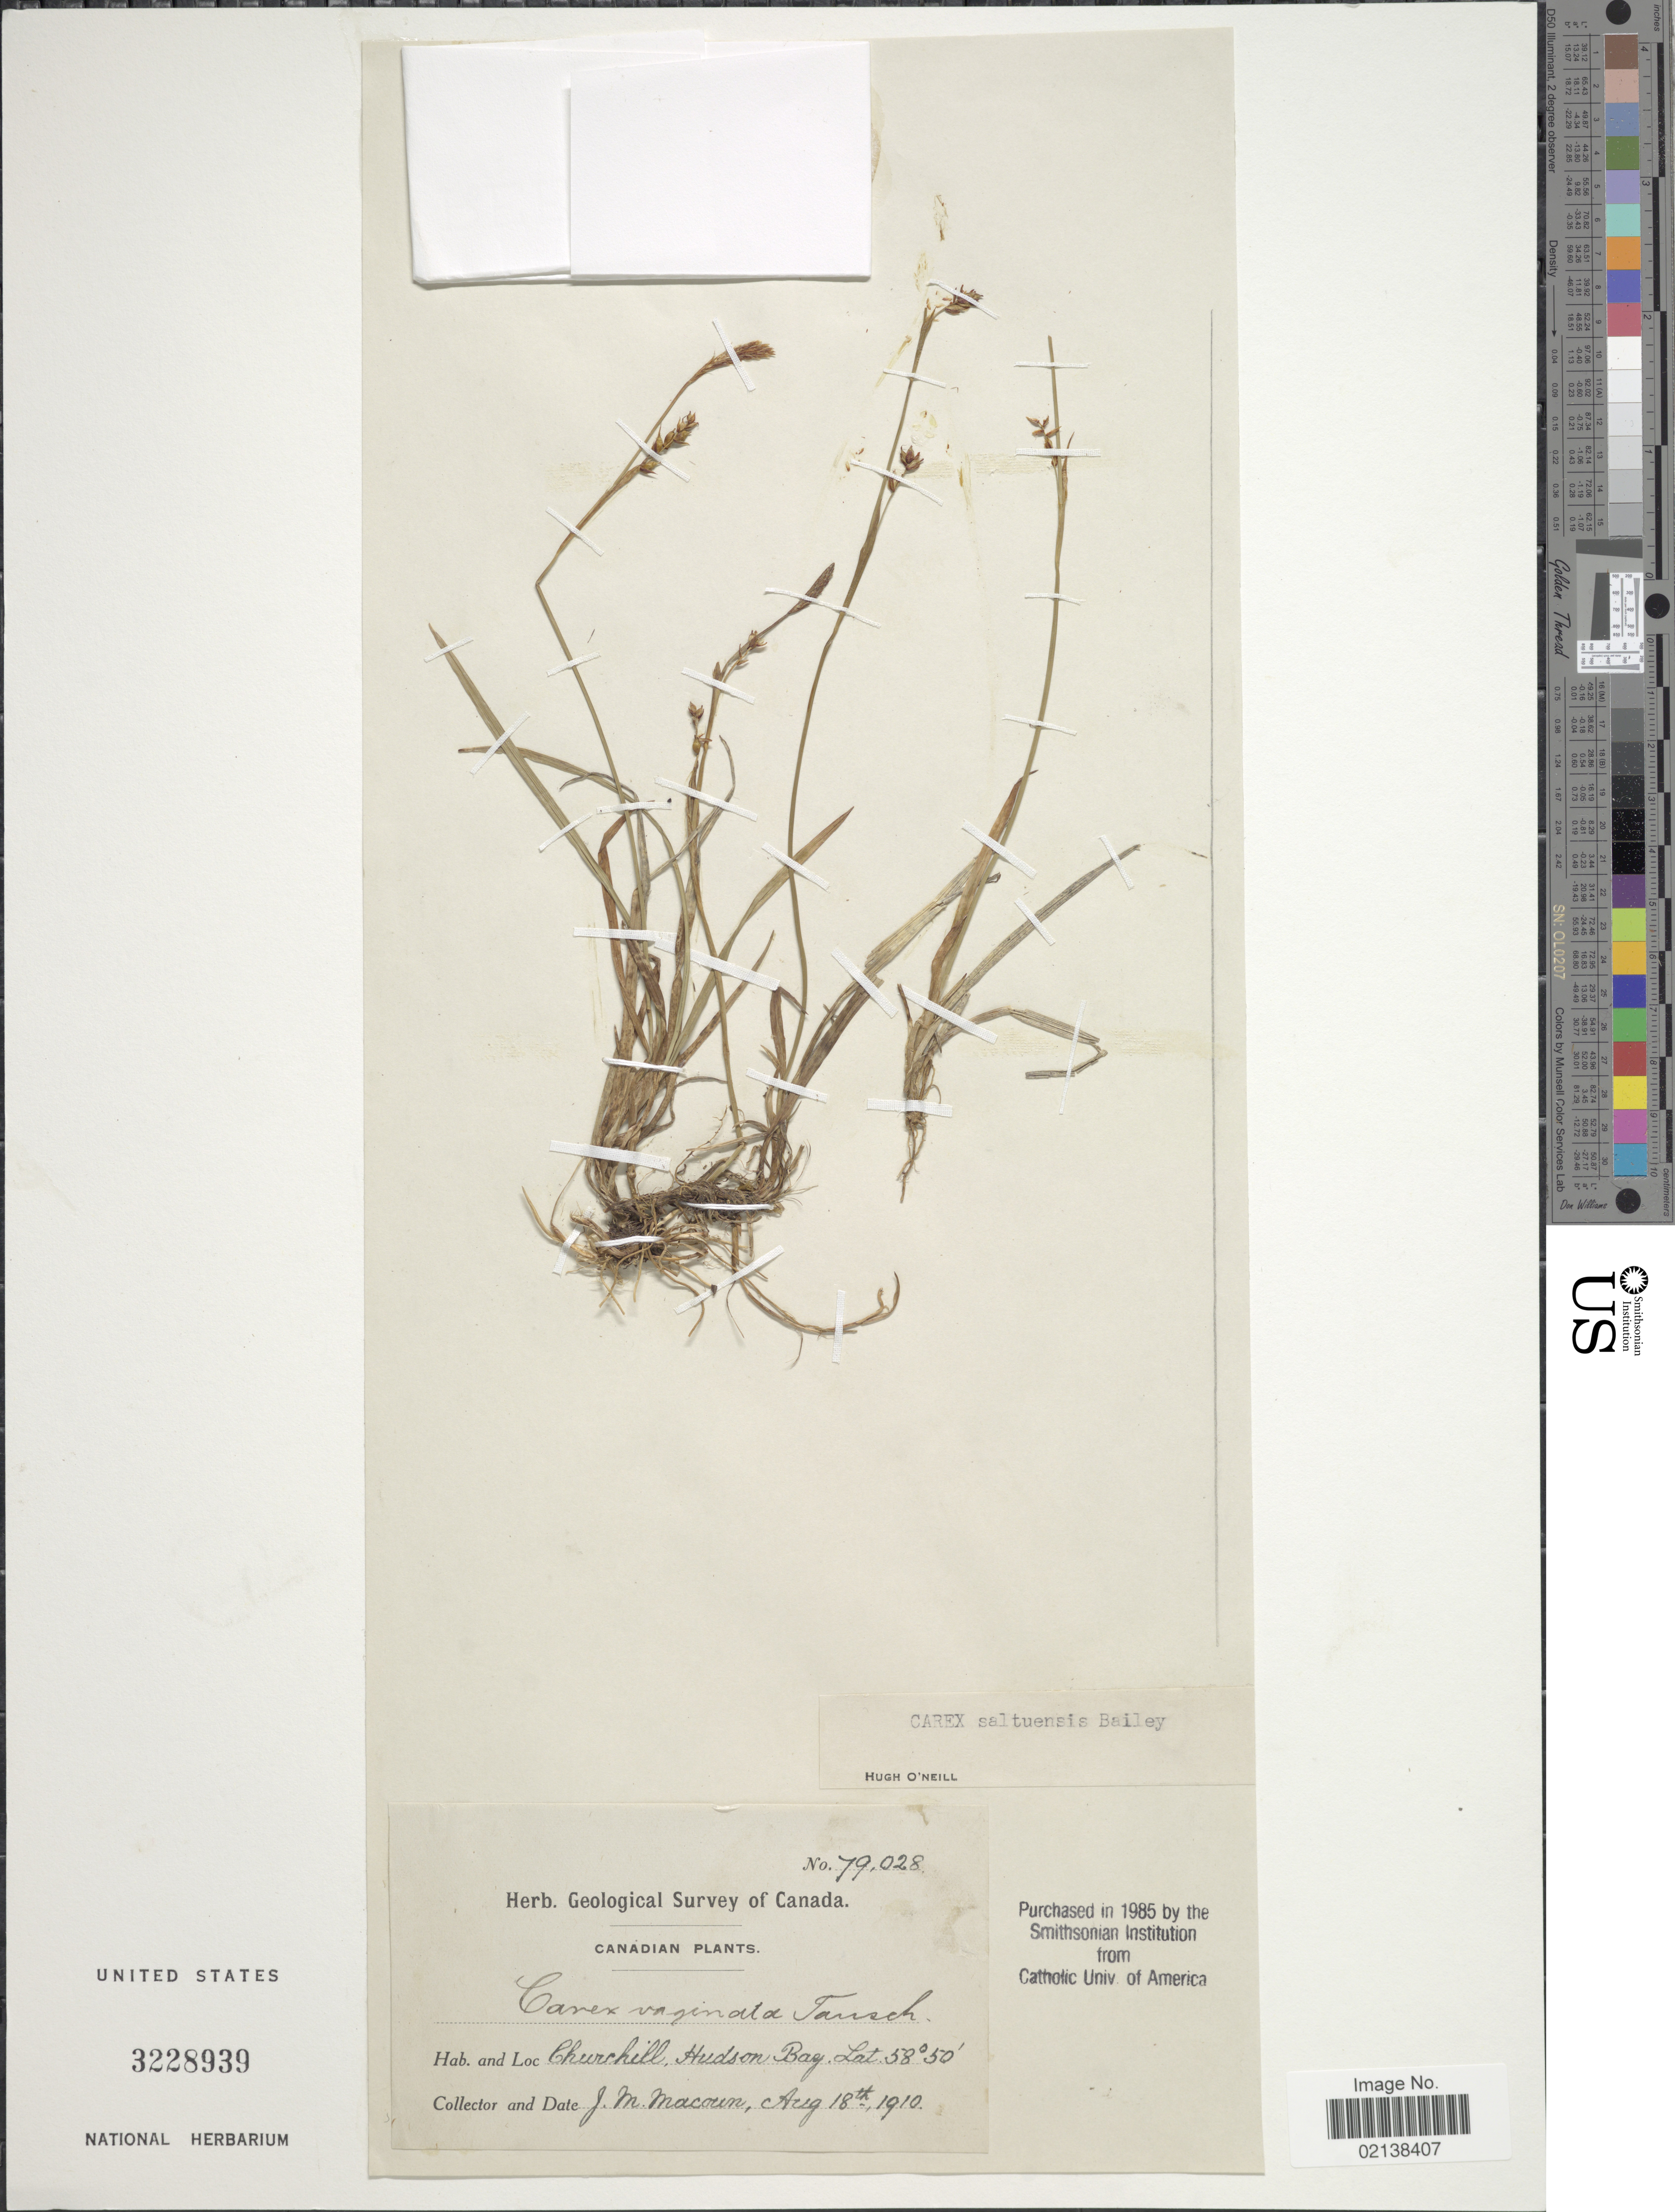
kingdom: Plantae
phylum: Tracheophyta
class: Liliopsida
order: Poales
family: Cyperaceae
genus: Carex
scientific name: Carex vaginata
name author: Tausch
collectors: J. M. Macoun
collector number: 79028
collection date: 1910-08-18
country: Canada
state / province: Manitoba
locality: Churchill, Hudson Bay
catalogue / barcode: US 3228939